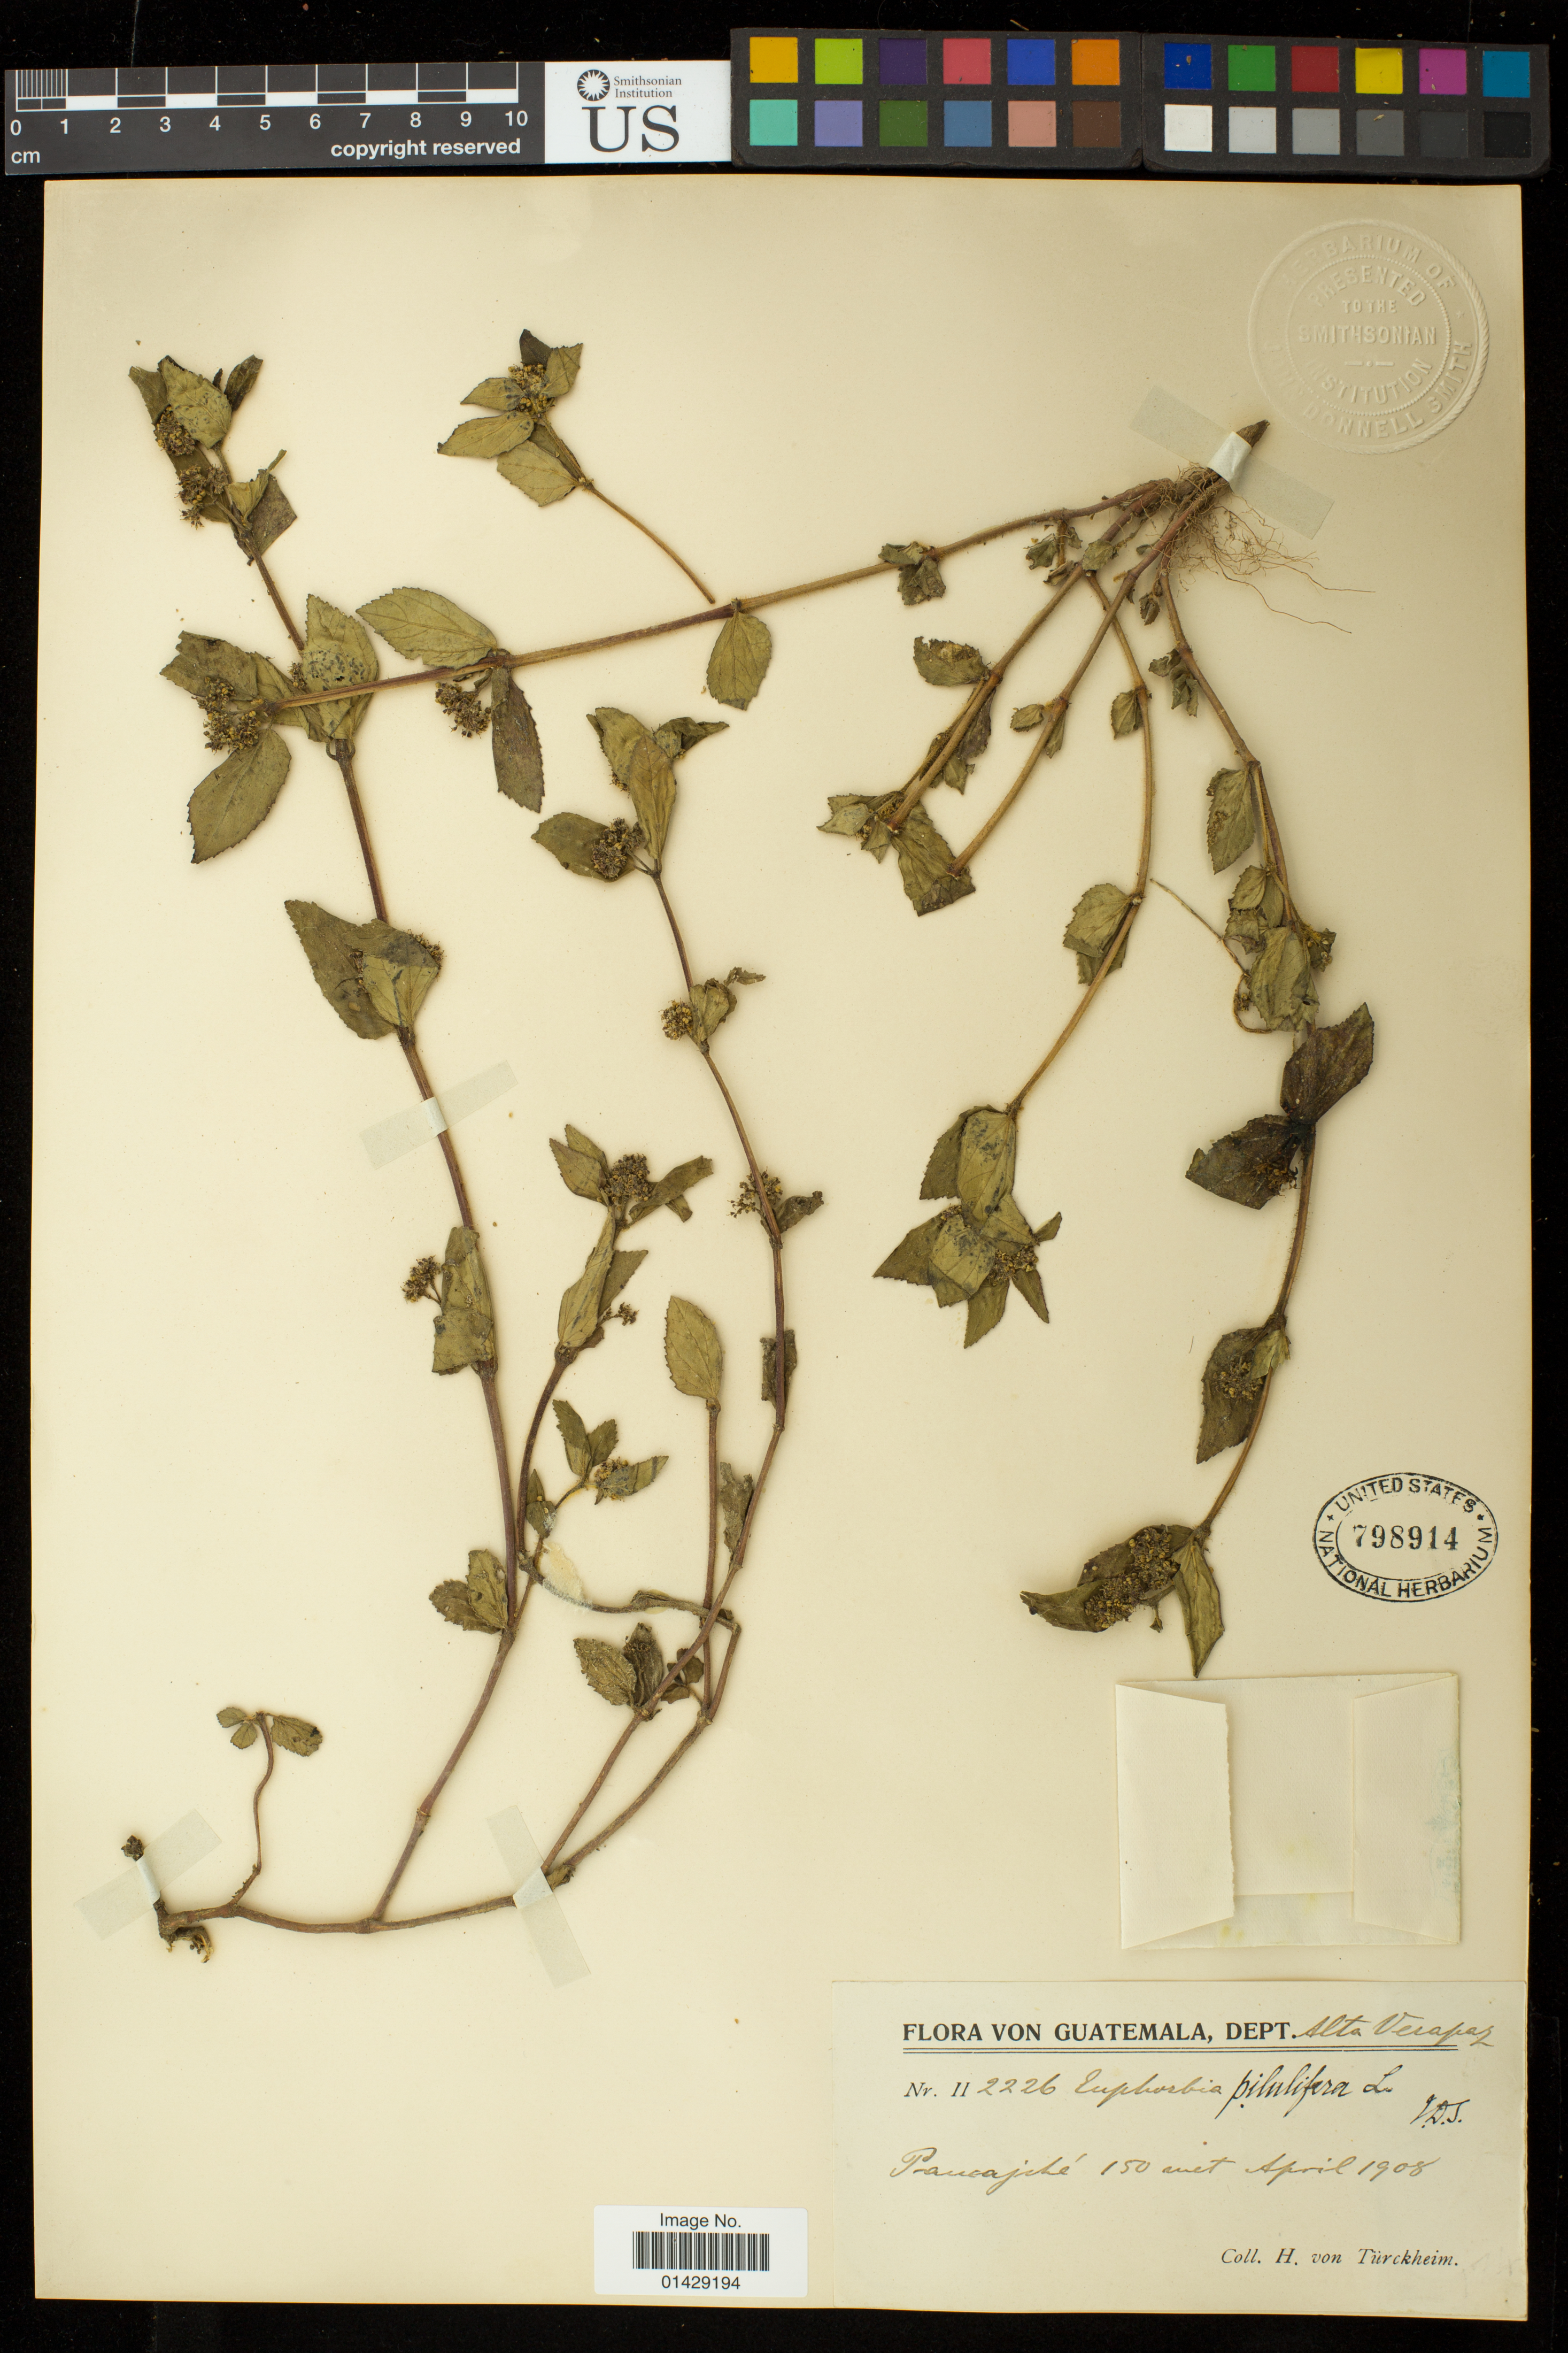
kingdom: Plantae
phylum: Tracheophyta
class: Magnoliopsida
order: Malpighiales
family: Euphorbiaceae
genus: Euphorbia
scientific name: Euphorbia hirta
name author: L.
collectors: H. Von Teurckheim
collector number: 11 2226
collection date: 1908-04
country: Guatemala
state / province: Alta Verapaz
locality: Paucajihe'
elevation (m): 150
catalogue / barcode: US 798914